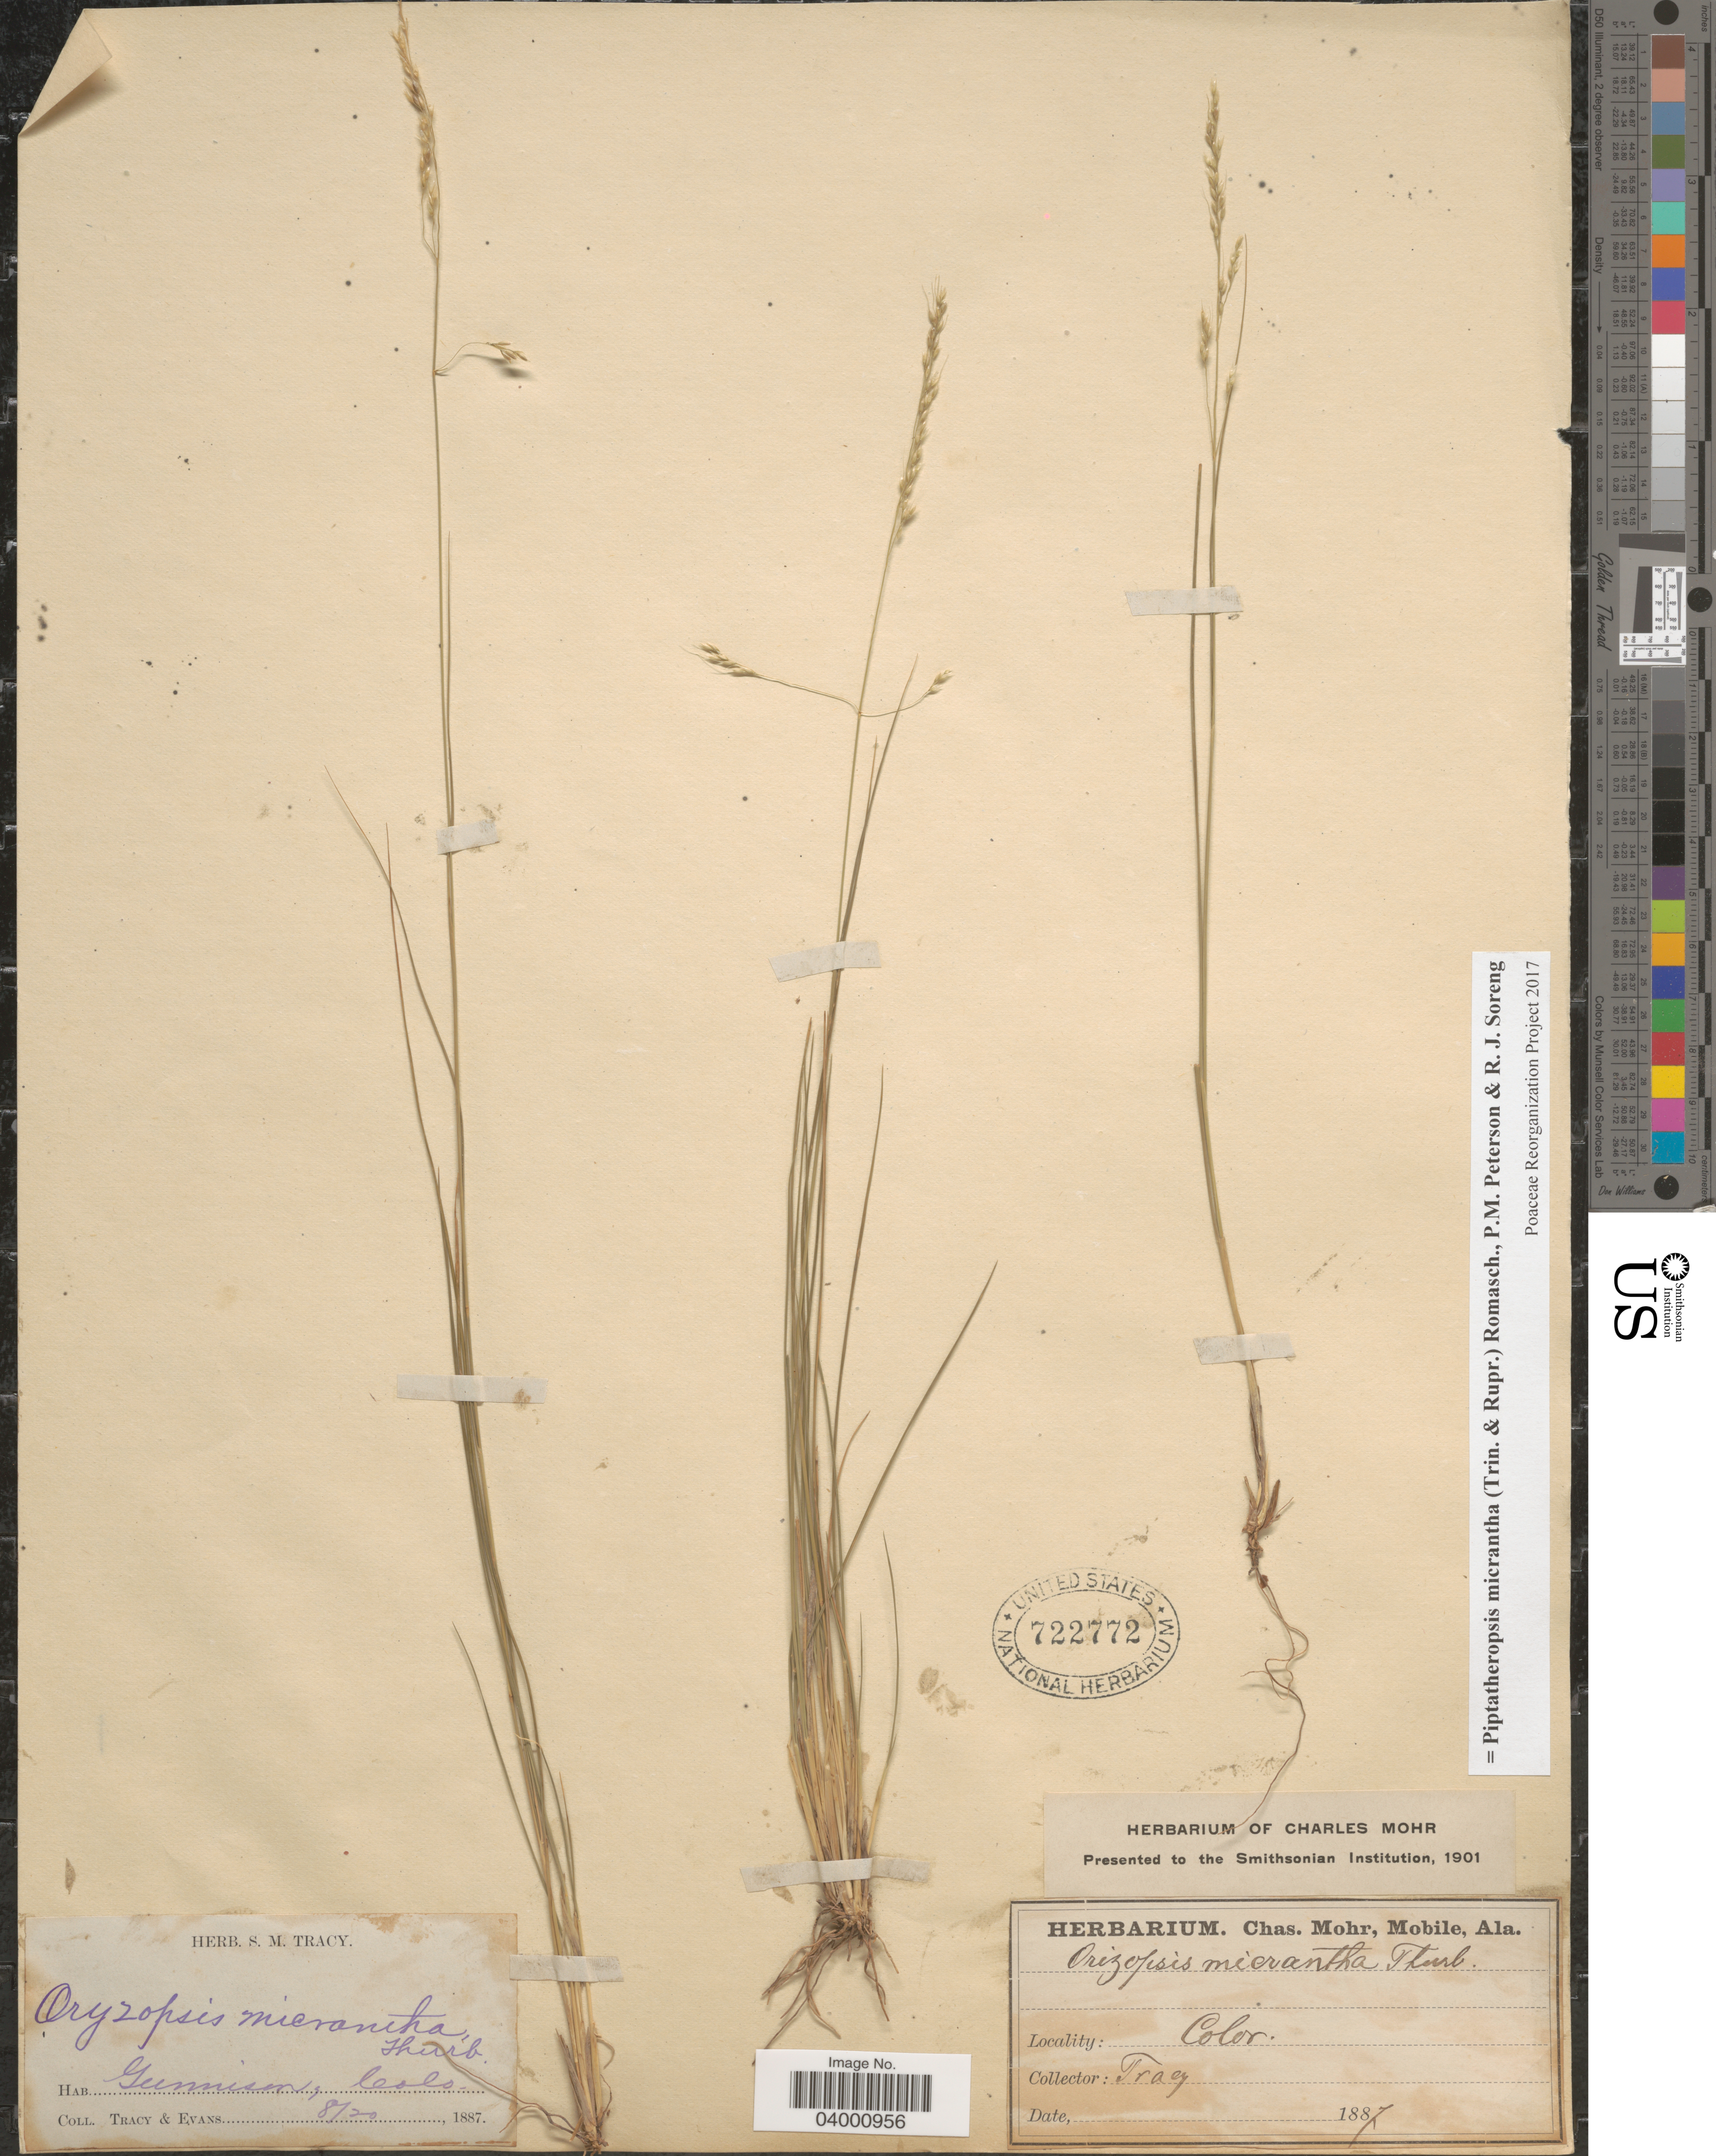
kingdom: Plantae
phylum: Tracheophyta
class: Liliopsida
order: Poales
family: Poaceae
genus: Piptatheropsis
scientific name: Piptatheropsis micrantha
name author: (Trin. & Rupr.) Romasch.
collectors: S. M. Tracy & -- Evans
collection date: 1887-08-20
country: United States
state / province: Colorado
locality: Gunnison.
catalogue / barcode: US 722772